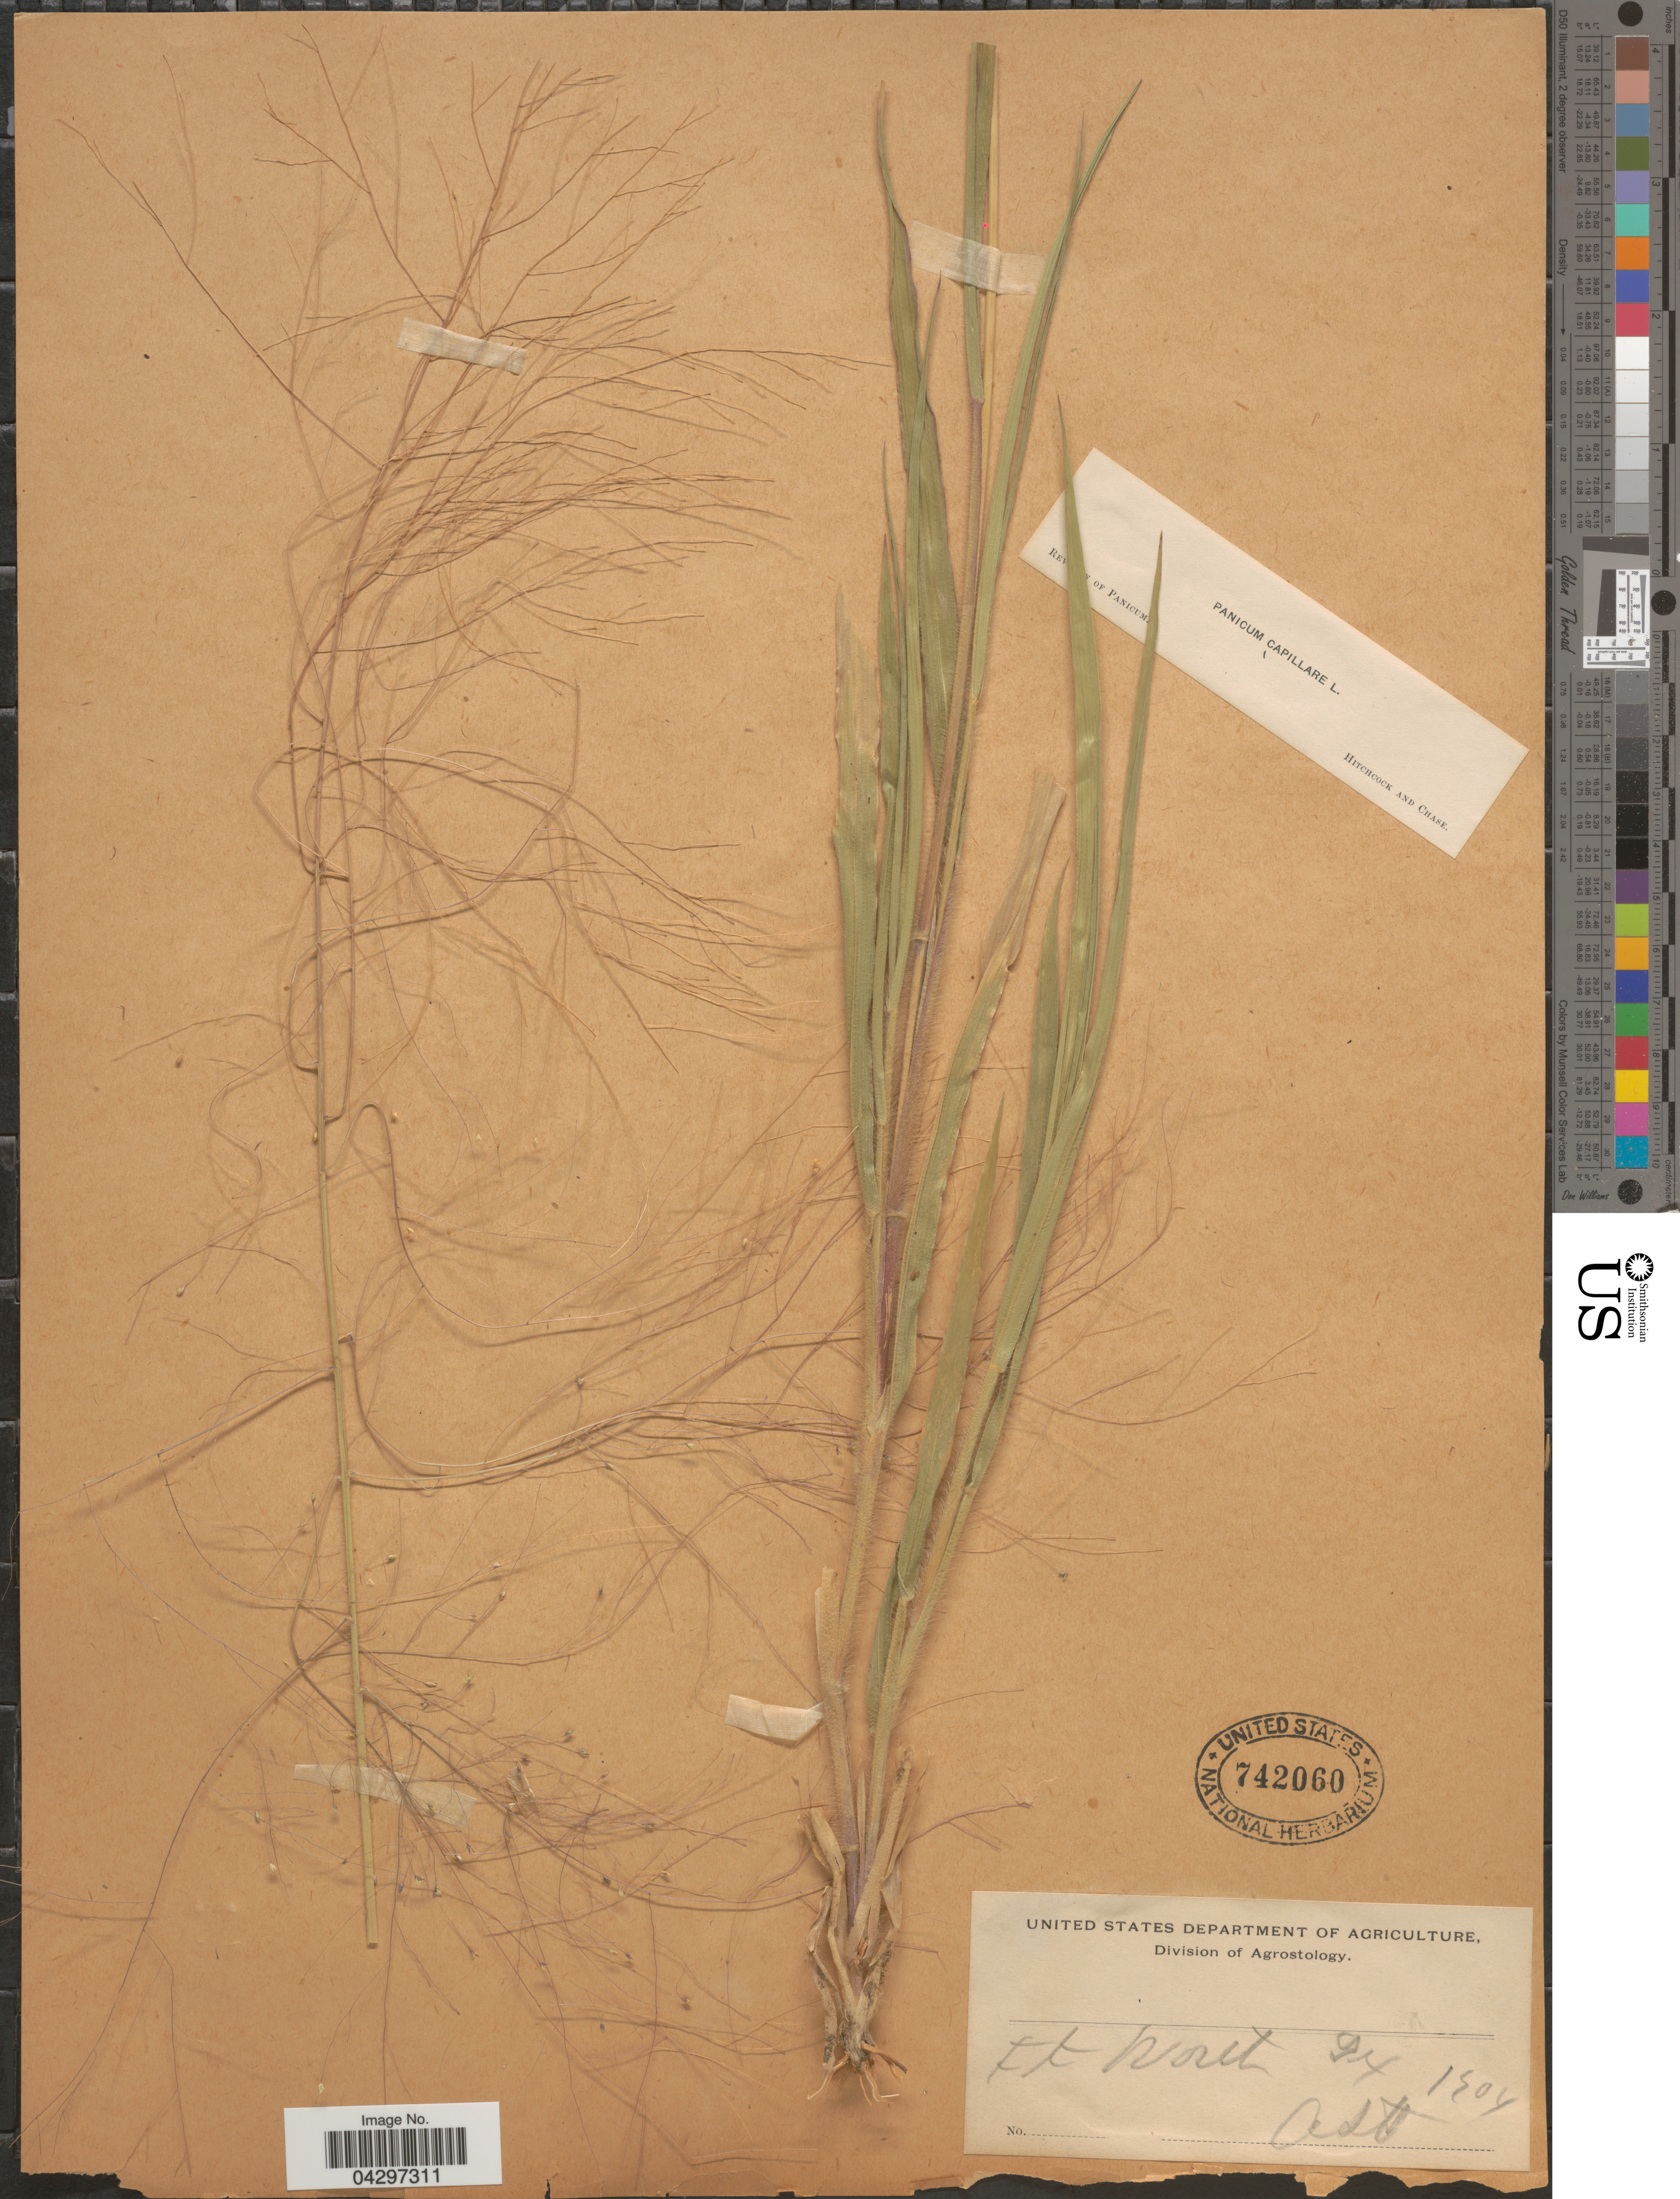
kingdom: Plantae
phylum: Tracheophyta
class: Liliopsida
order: Poales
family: Poaceae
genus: Panicum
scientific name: Panicum capillare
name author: L.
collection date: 1904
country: United States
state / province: Texas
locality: Ft Worth.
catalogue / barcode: US 742060